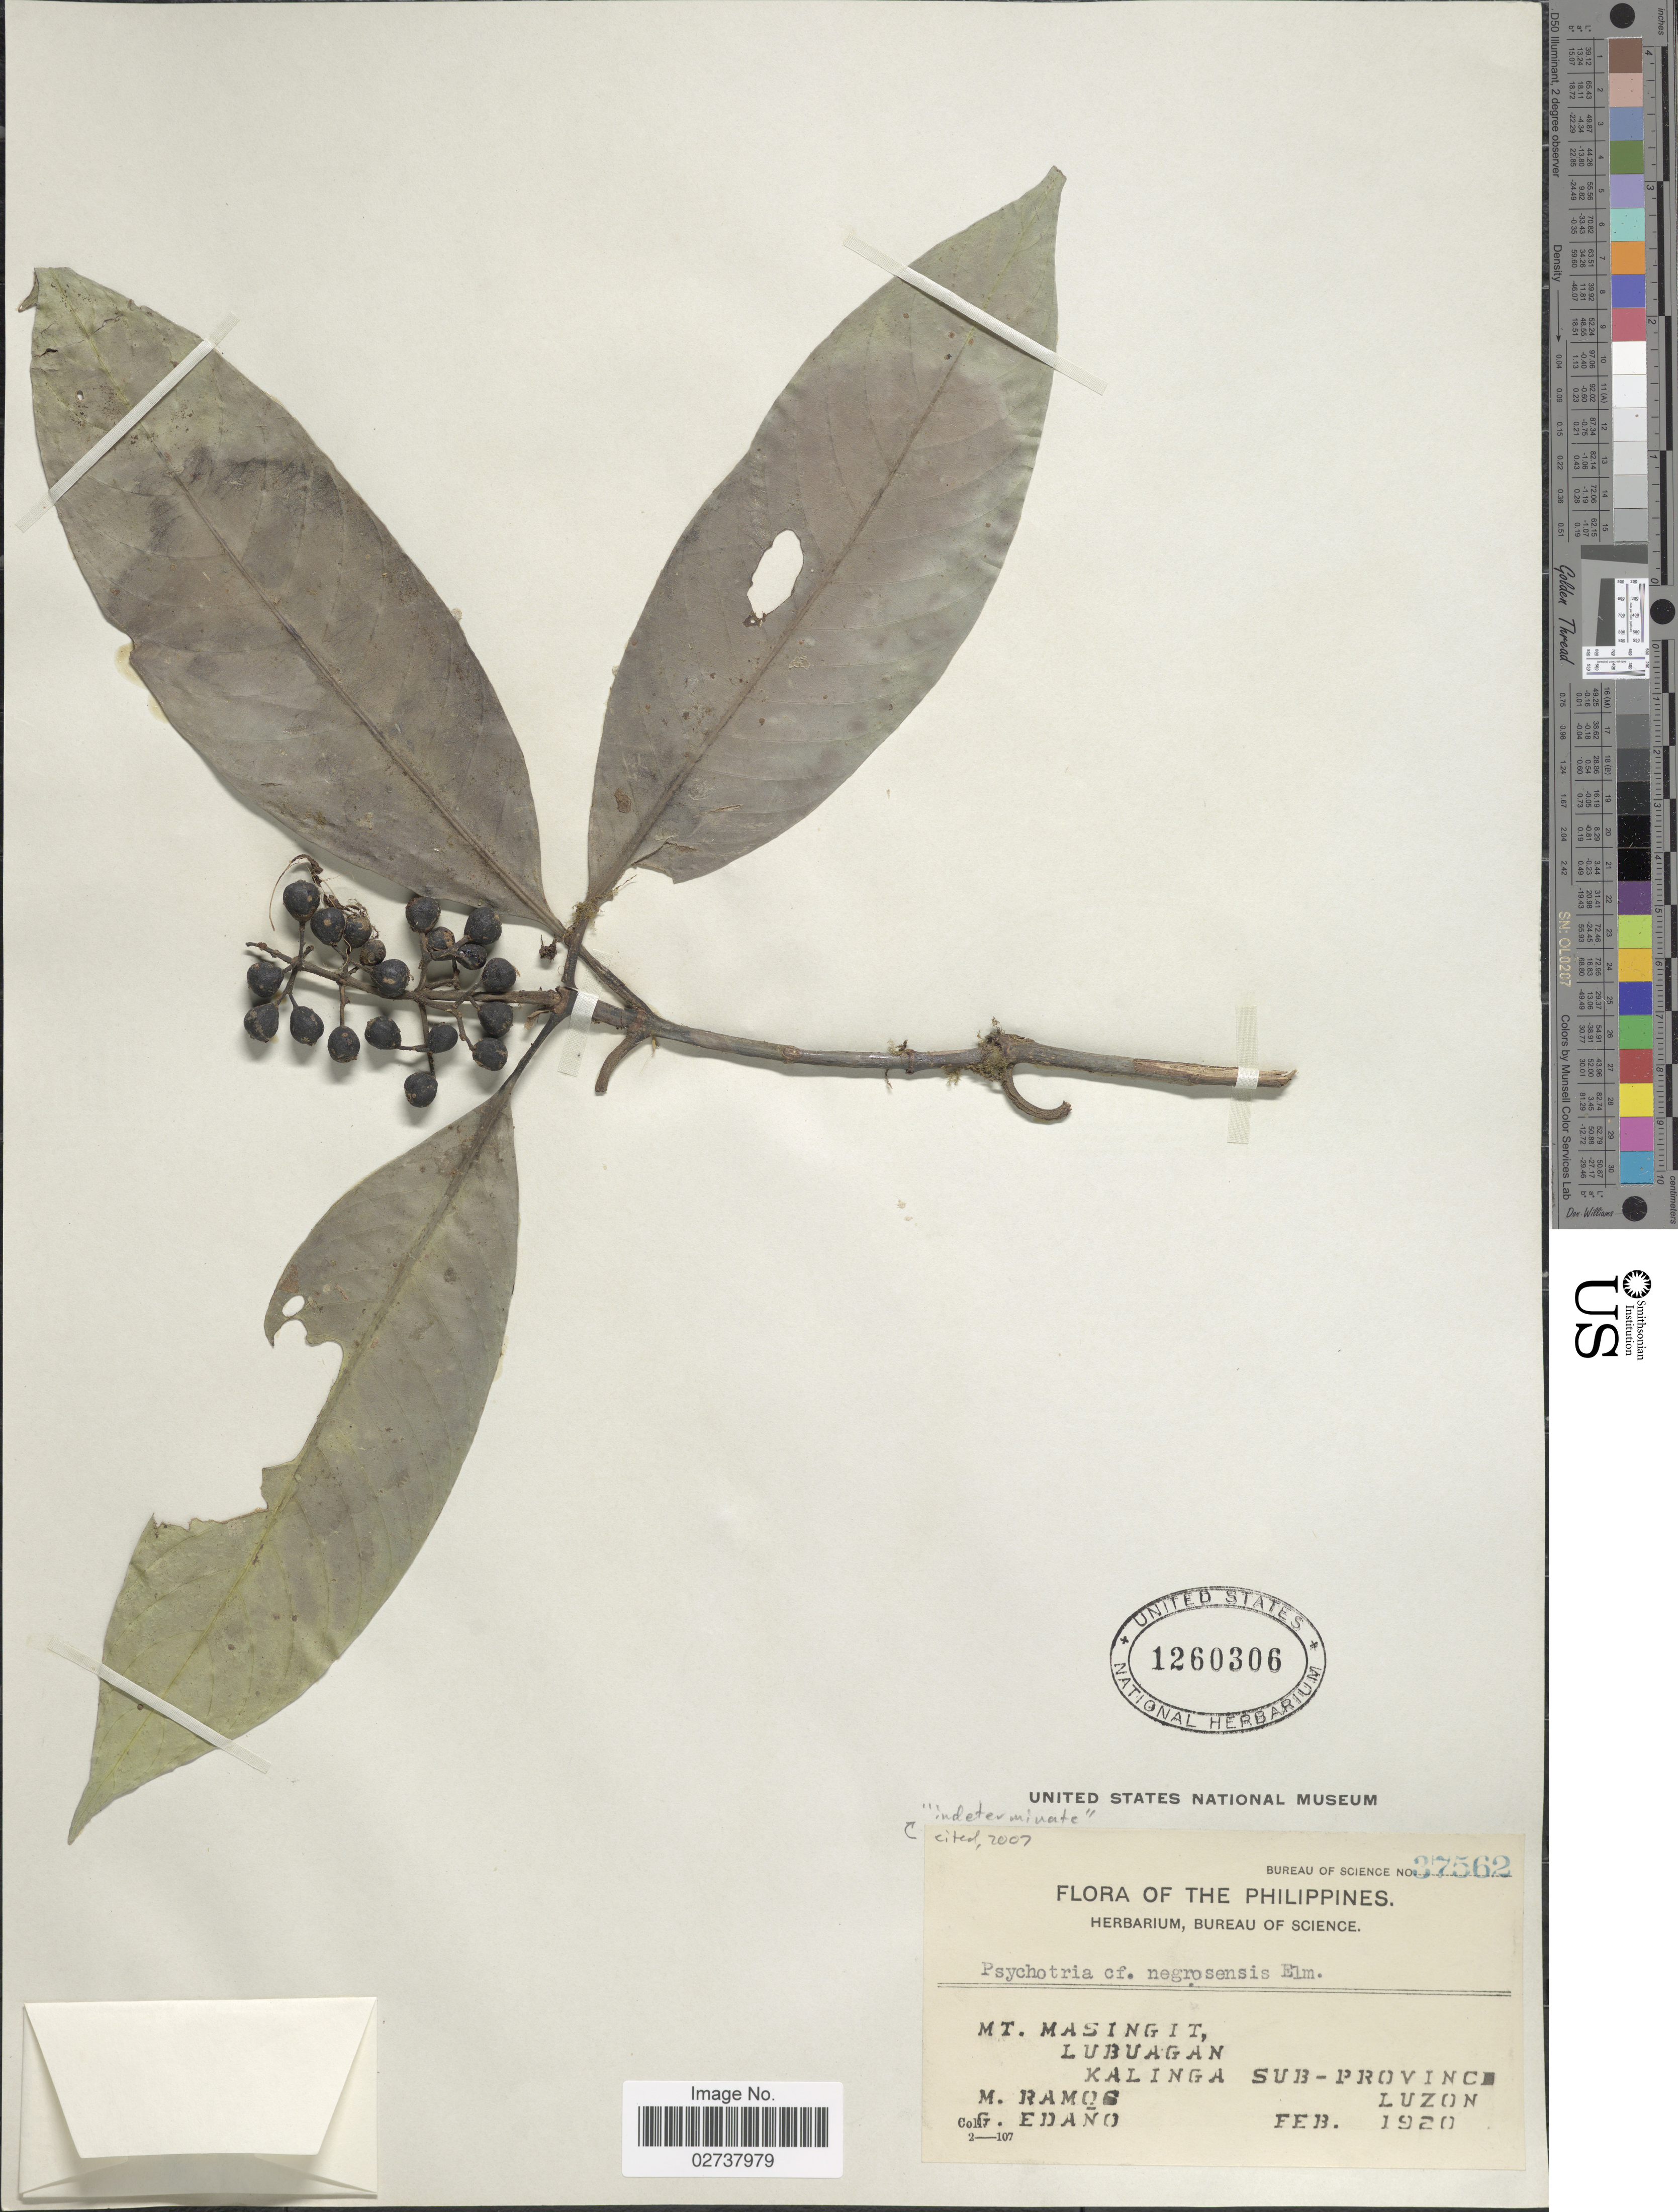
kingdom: Plantae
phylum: Tracheophyta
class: Magnoliopsida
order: Gentianales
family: Rubiaceae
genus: Psychotria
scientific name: Psychotria sp.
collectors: M. Ramos & G. Edaño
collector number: Bureau of Science 37562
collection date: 1920-02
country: Philippines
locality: Mt. Masingit, Lubuagan, Kalinga Sub-province. Luzon.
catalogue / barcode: US 1260306